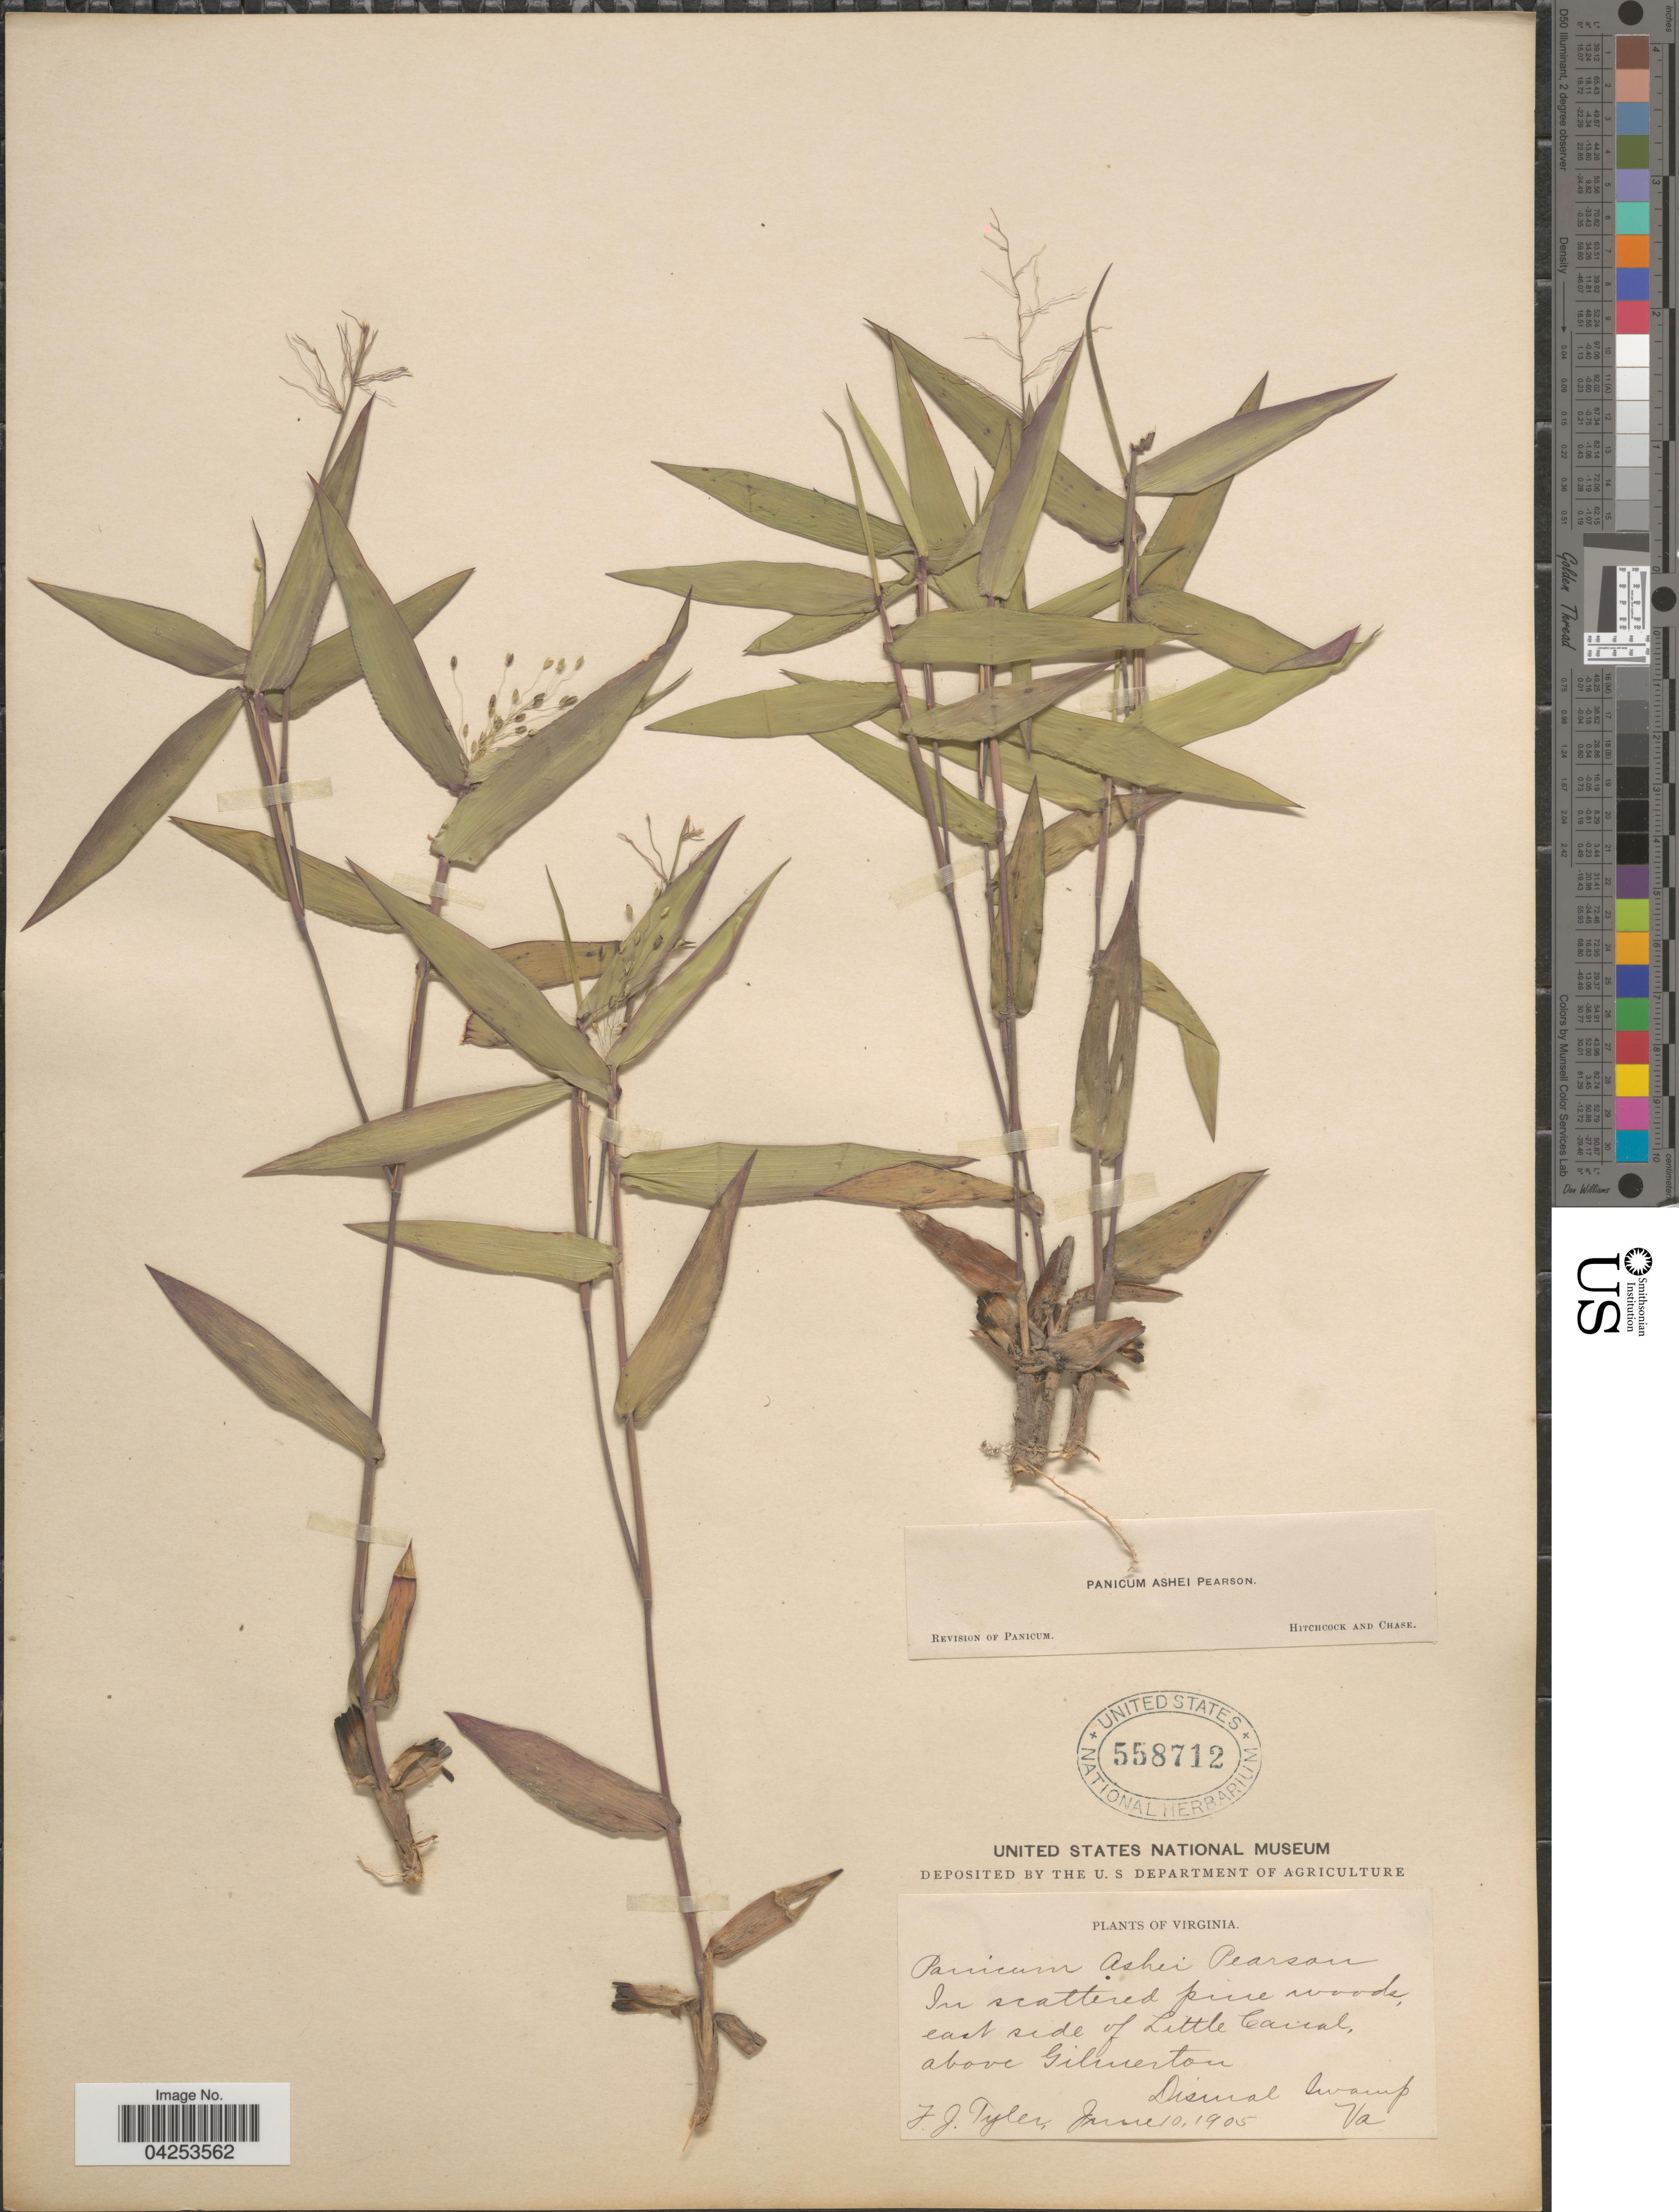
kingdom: Plantae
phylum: Tracheophyta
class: Liliopsida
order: Poales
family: Poaceae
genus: Dichanthelium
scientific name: Dichanthelium commutatum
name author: (Schult.) Gould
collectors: F. Tyler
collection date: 1905-06-10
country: United States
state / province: Virginia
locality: In scattered pine woods, east side of Little Canal, above Gilmerton. Dismal Swamp.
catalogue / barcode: US 558712